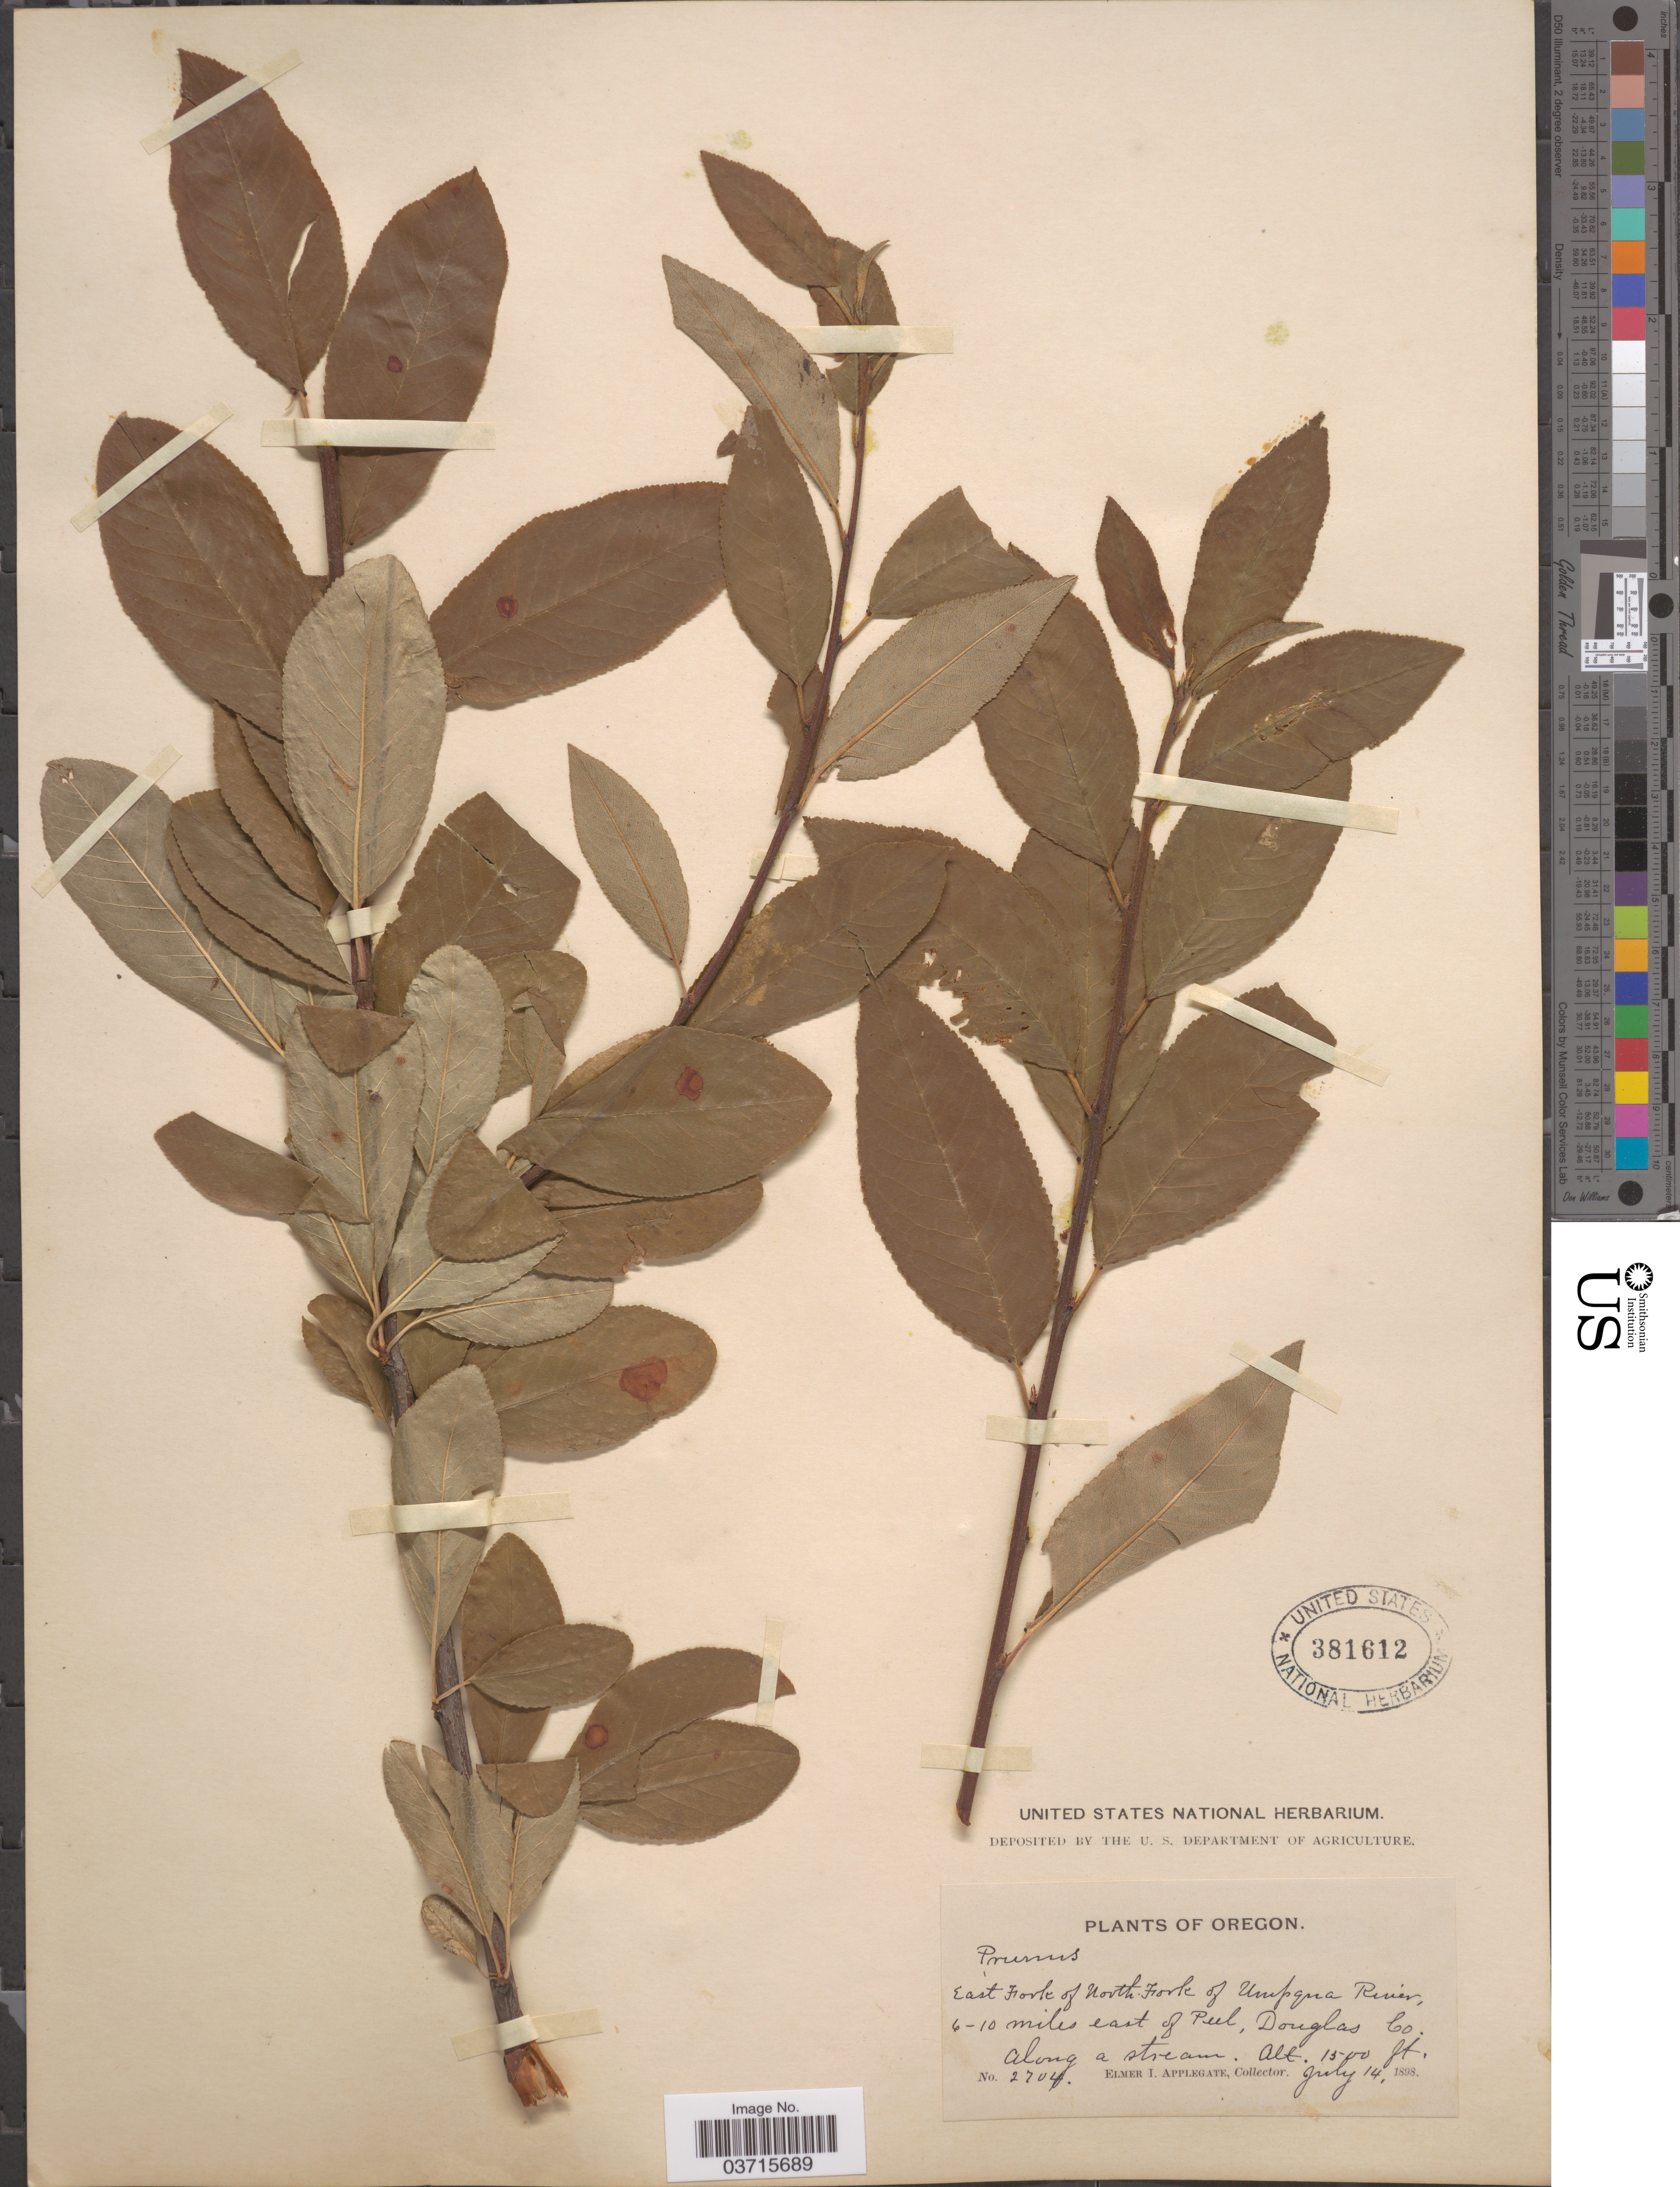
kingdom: Plantae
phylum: Tracheophyta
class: Magnoliopsida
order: Rosales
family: Rosaceae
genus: Prunus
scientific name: Prunus mollis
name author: Torr.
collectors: E. I. Applegate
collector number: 2704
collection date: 1898-07-14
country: United States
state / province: Oregon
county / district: Douglas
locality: East Fork of North Fork of Umpqua River, 6-10 miles east of Peel, Douglas Co. Along a stream.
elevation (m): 457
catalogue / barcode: US 381612